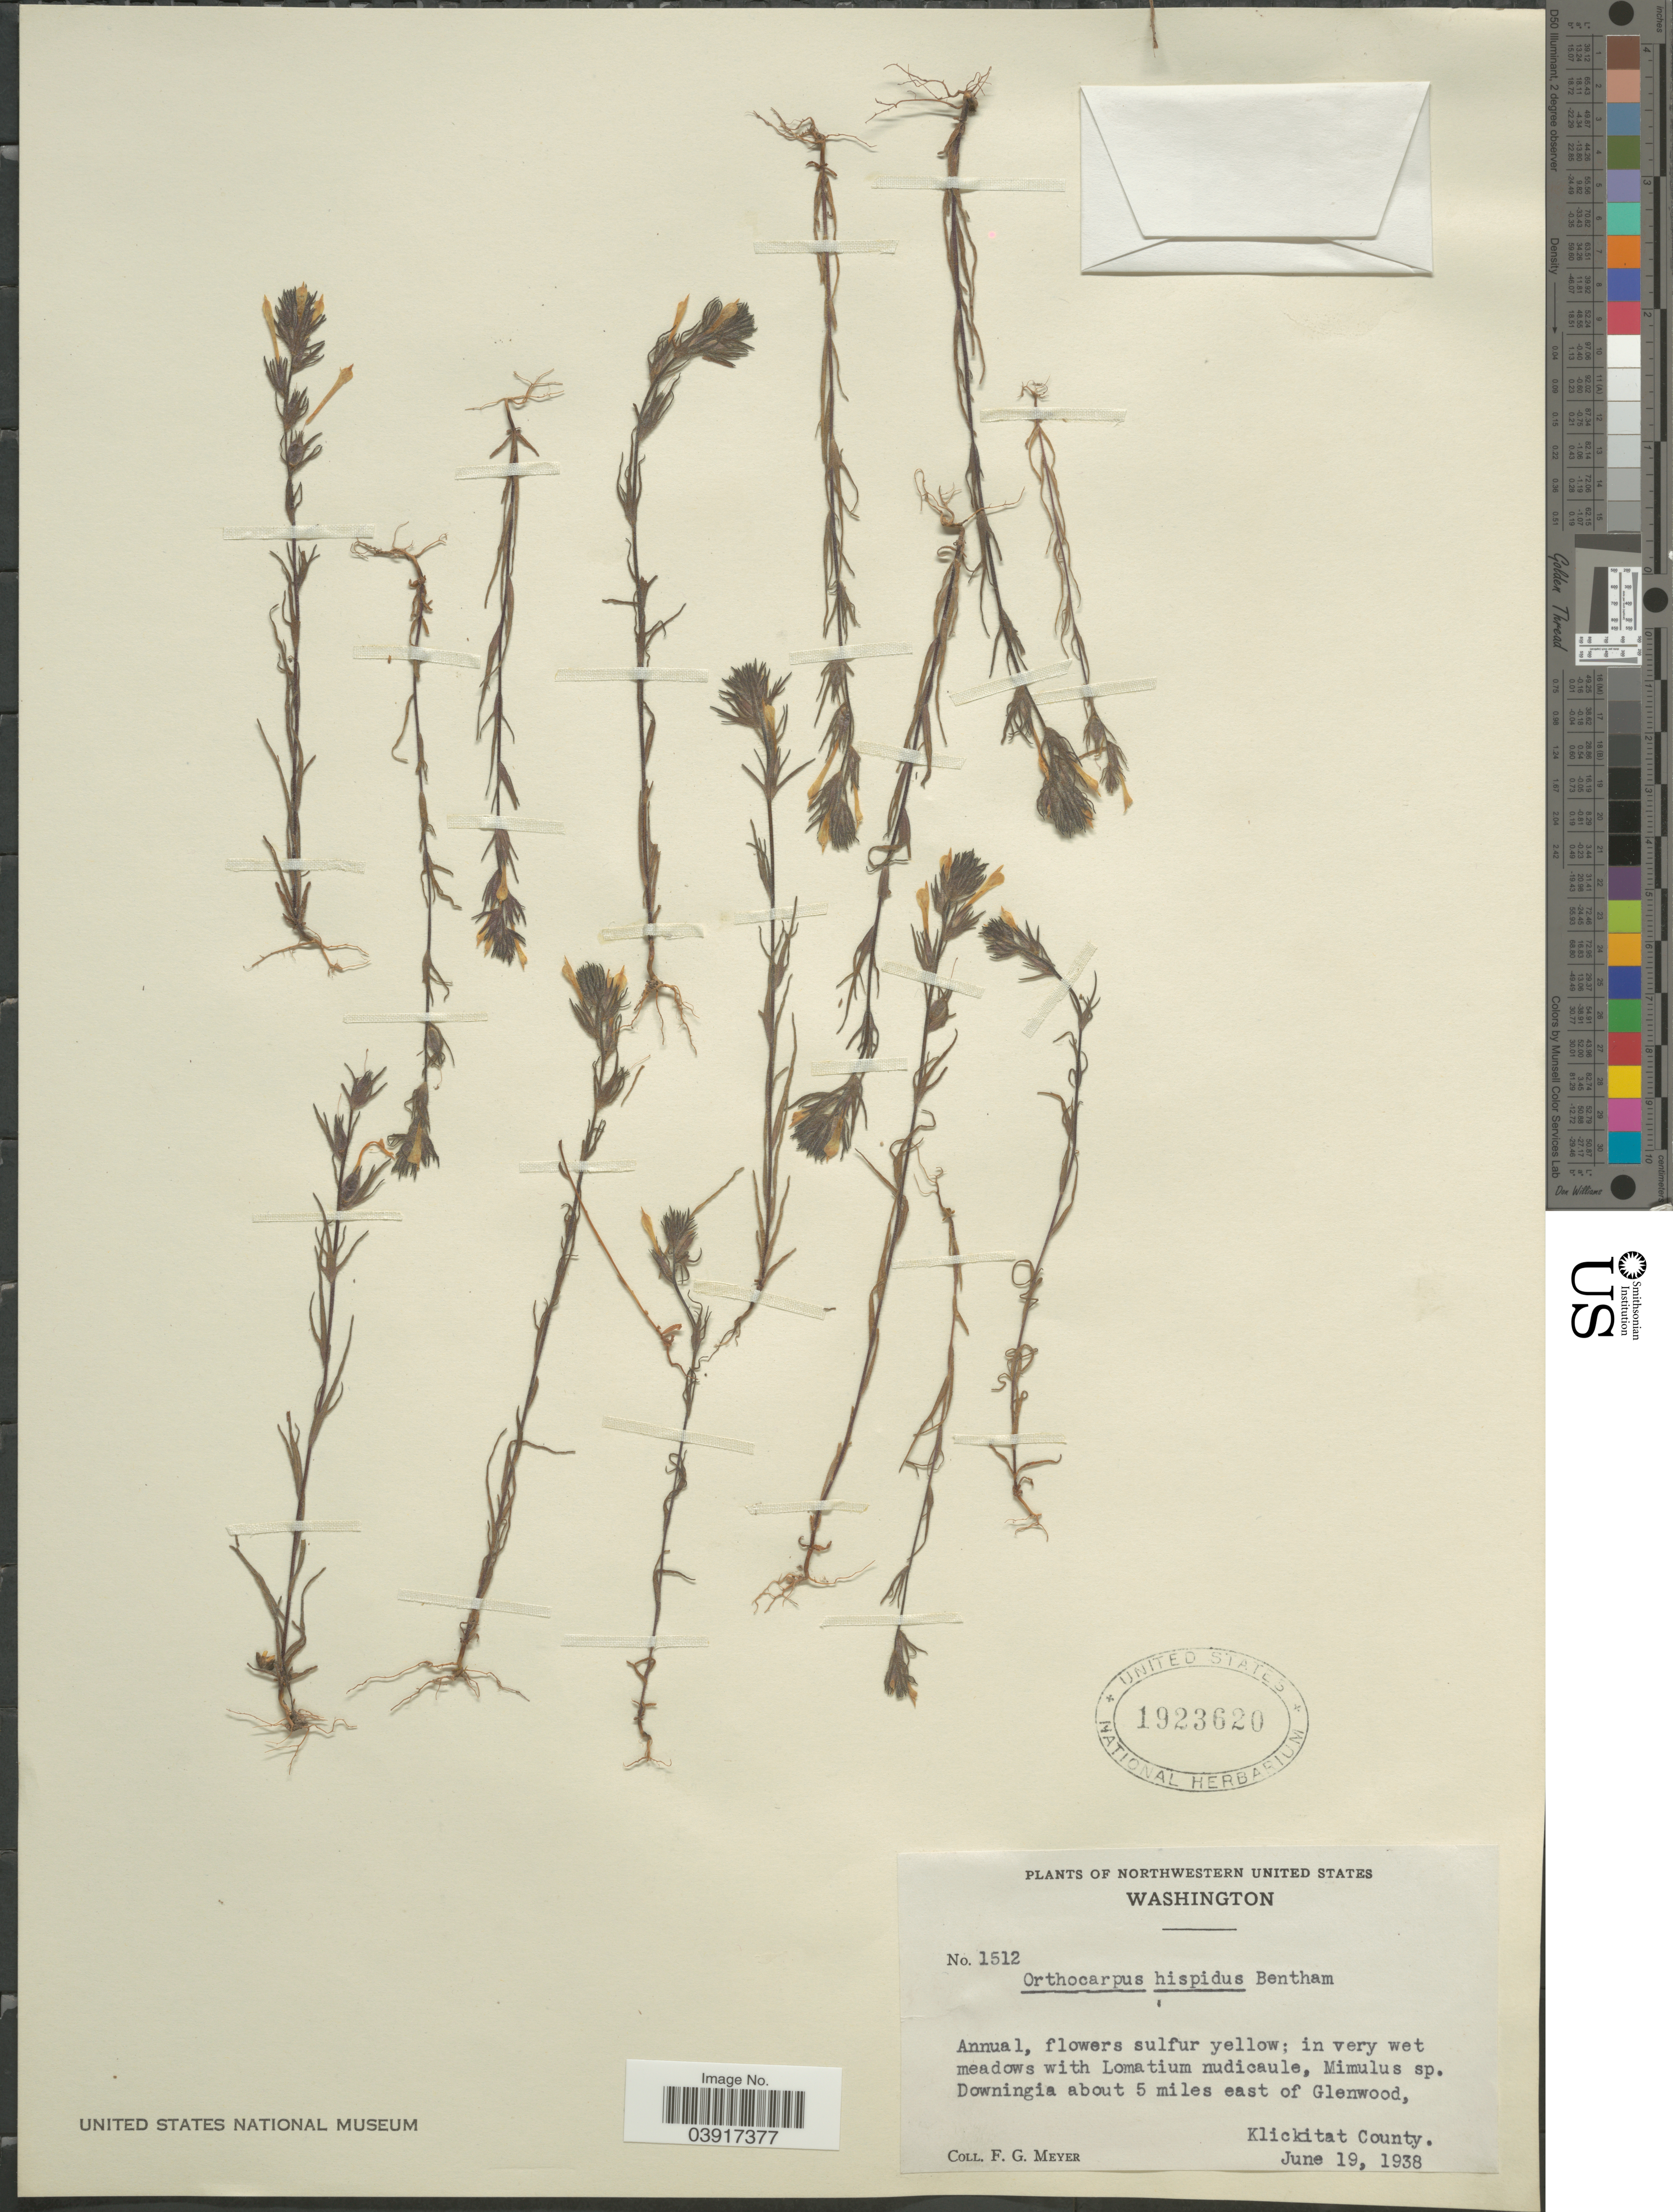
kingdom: Plantae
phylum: Tracheophyta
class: Magnoliopsida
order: Lamiales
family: Orobanchaceae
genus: Orthocarpus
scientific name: Orthocarpus hispidus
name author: Benth.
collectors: F. G. Meyer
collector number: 1512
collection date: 1938-06-19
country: United States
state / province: Washington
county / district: Klickitat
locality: Downingia about 5 miles east of Glenwood, Klickitat County.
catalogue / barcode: US 1923620